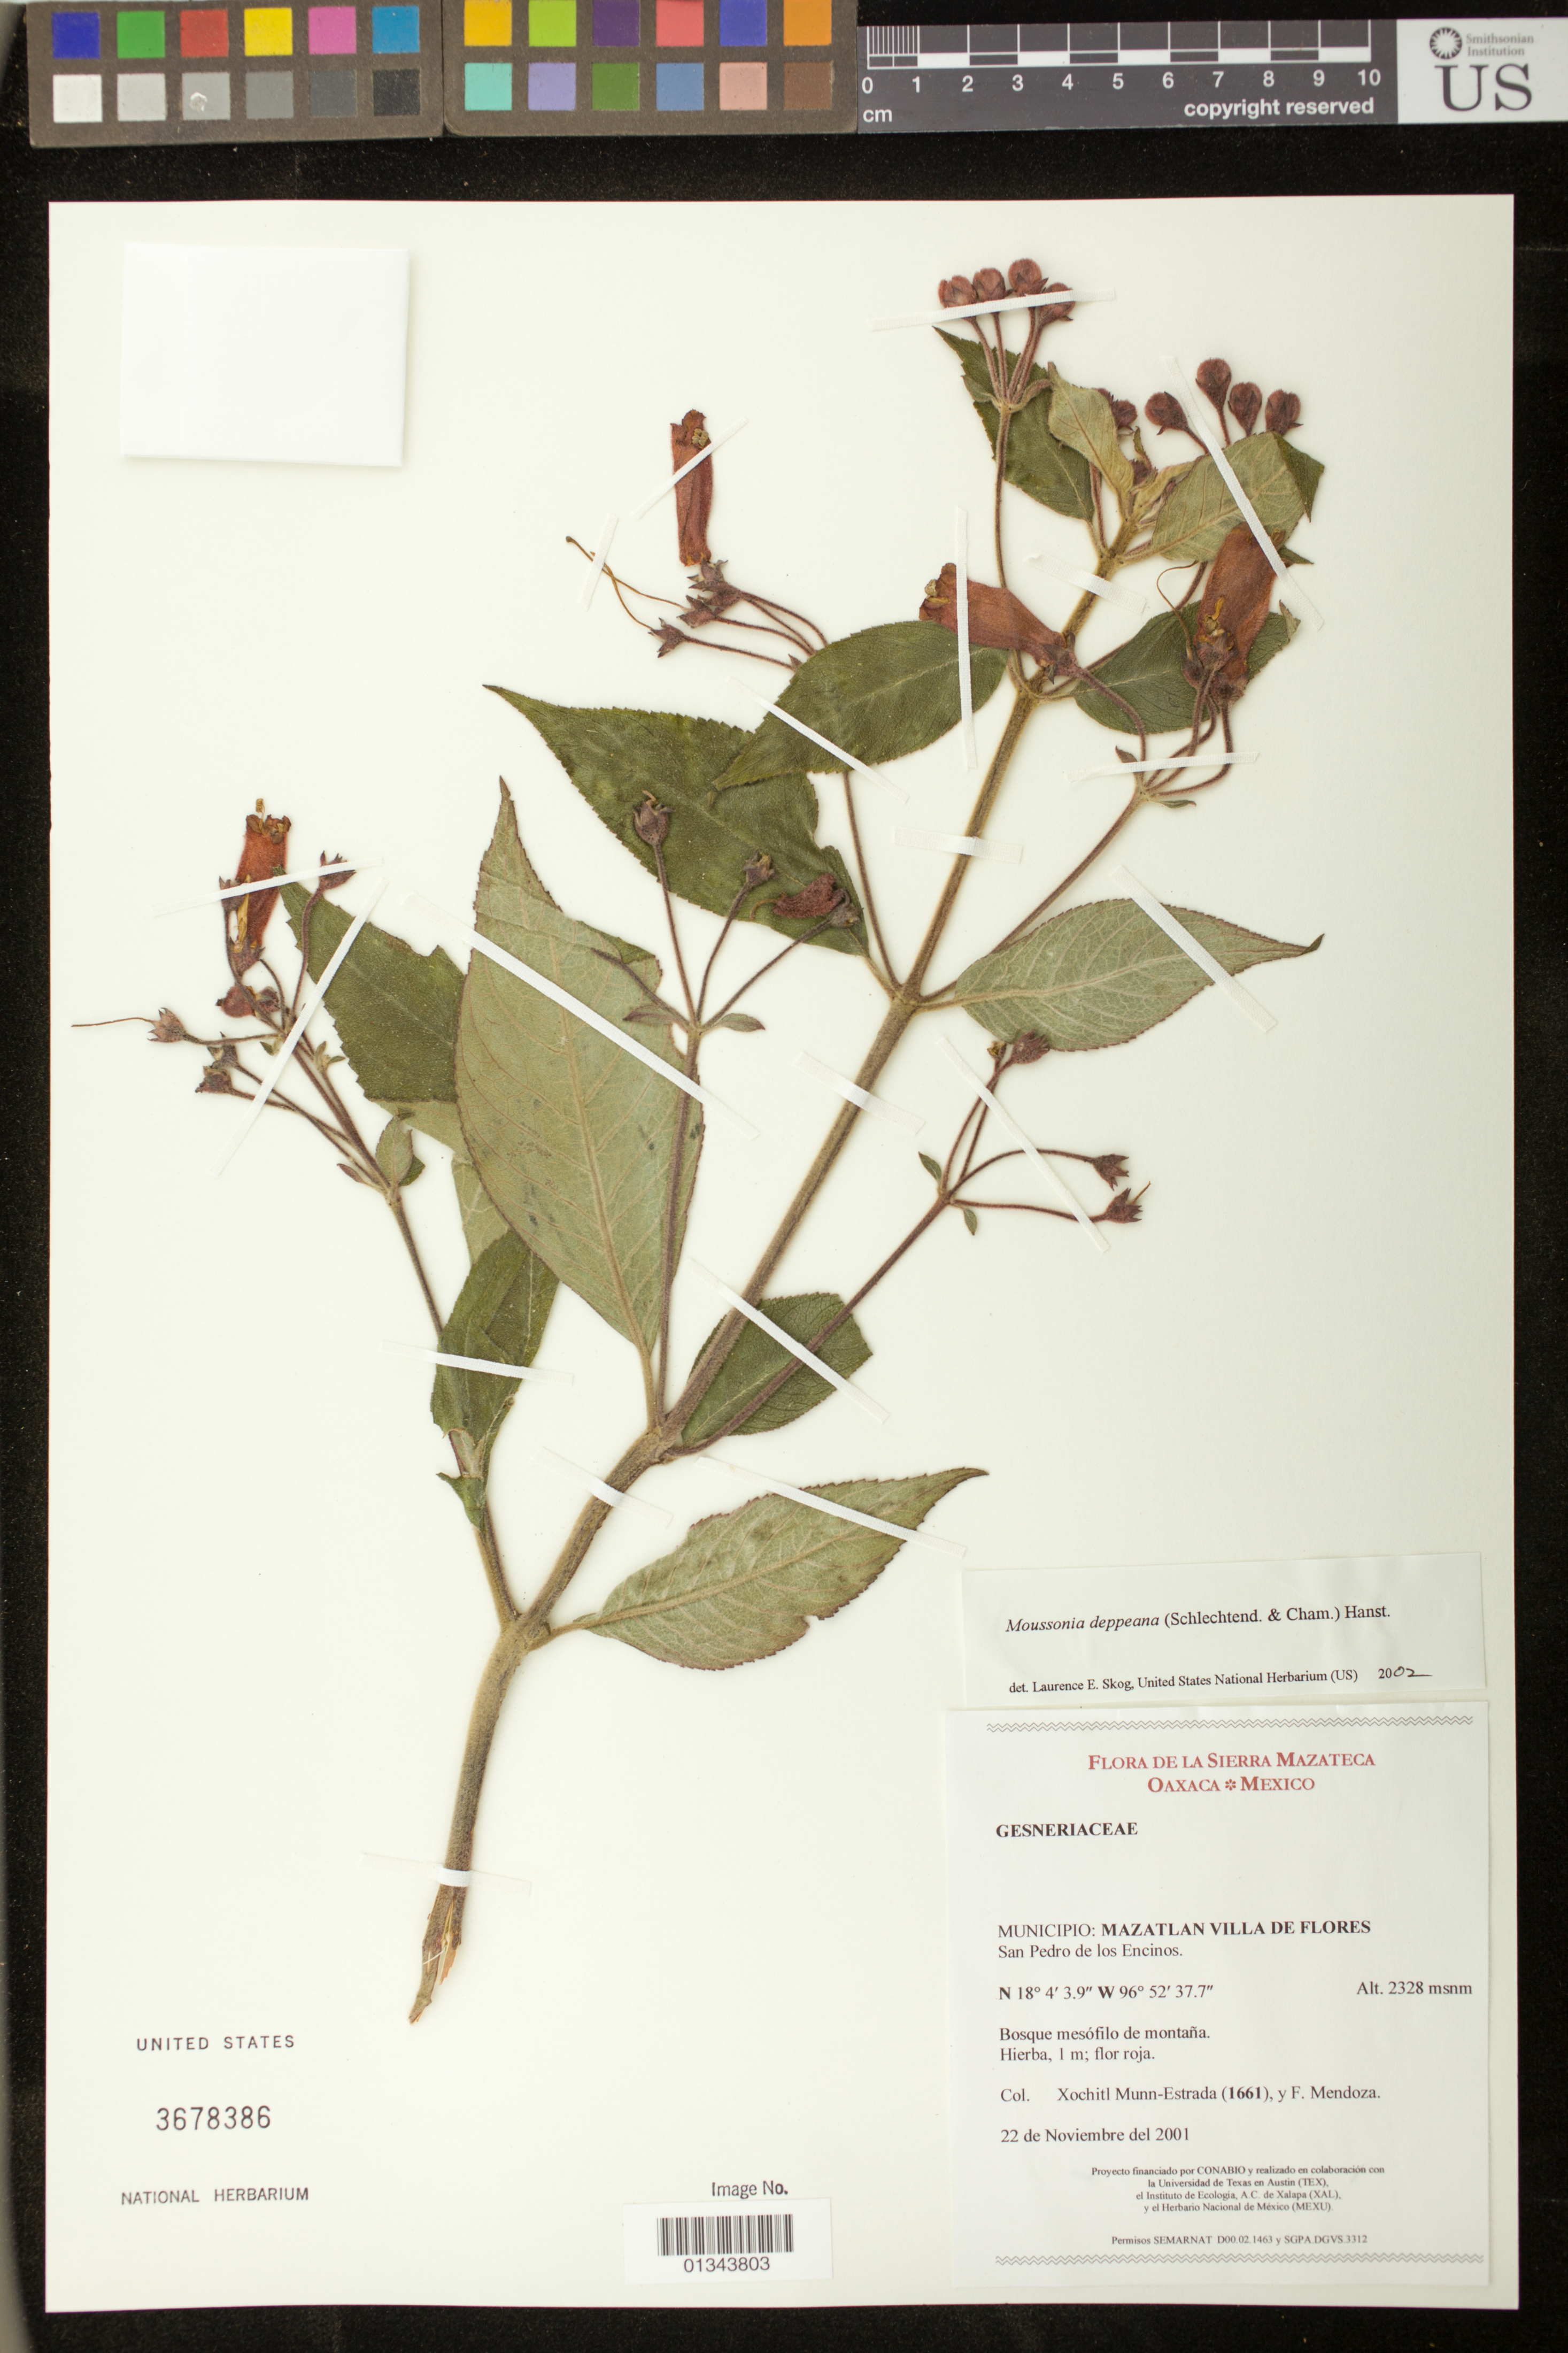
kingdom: Plantae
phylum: Tracheophyta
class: Magnoliopsida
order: Lamiales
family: Gesneriaceae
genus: Moussonia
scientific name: Moussonia deppeana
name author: (Schltdl. & Cham.) Klotzsch ex Hanst.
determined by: Skog, Laurence E.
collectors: X. Munn-Estrada & F. Mendoza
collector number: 1661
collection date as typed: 22 de Noviembre del 2001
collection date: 2001-11-22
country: Mexico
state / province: Oaxaca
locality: Mazatlan Villa de Flores, San Pedro de los Encinos.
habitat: Bosque mesofilo de montana.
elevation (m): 2328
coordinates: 18 04 3.9 N, 96 52 37.7 W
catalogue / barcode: US 3678386